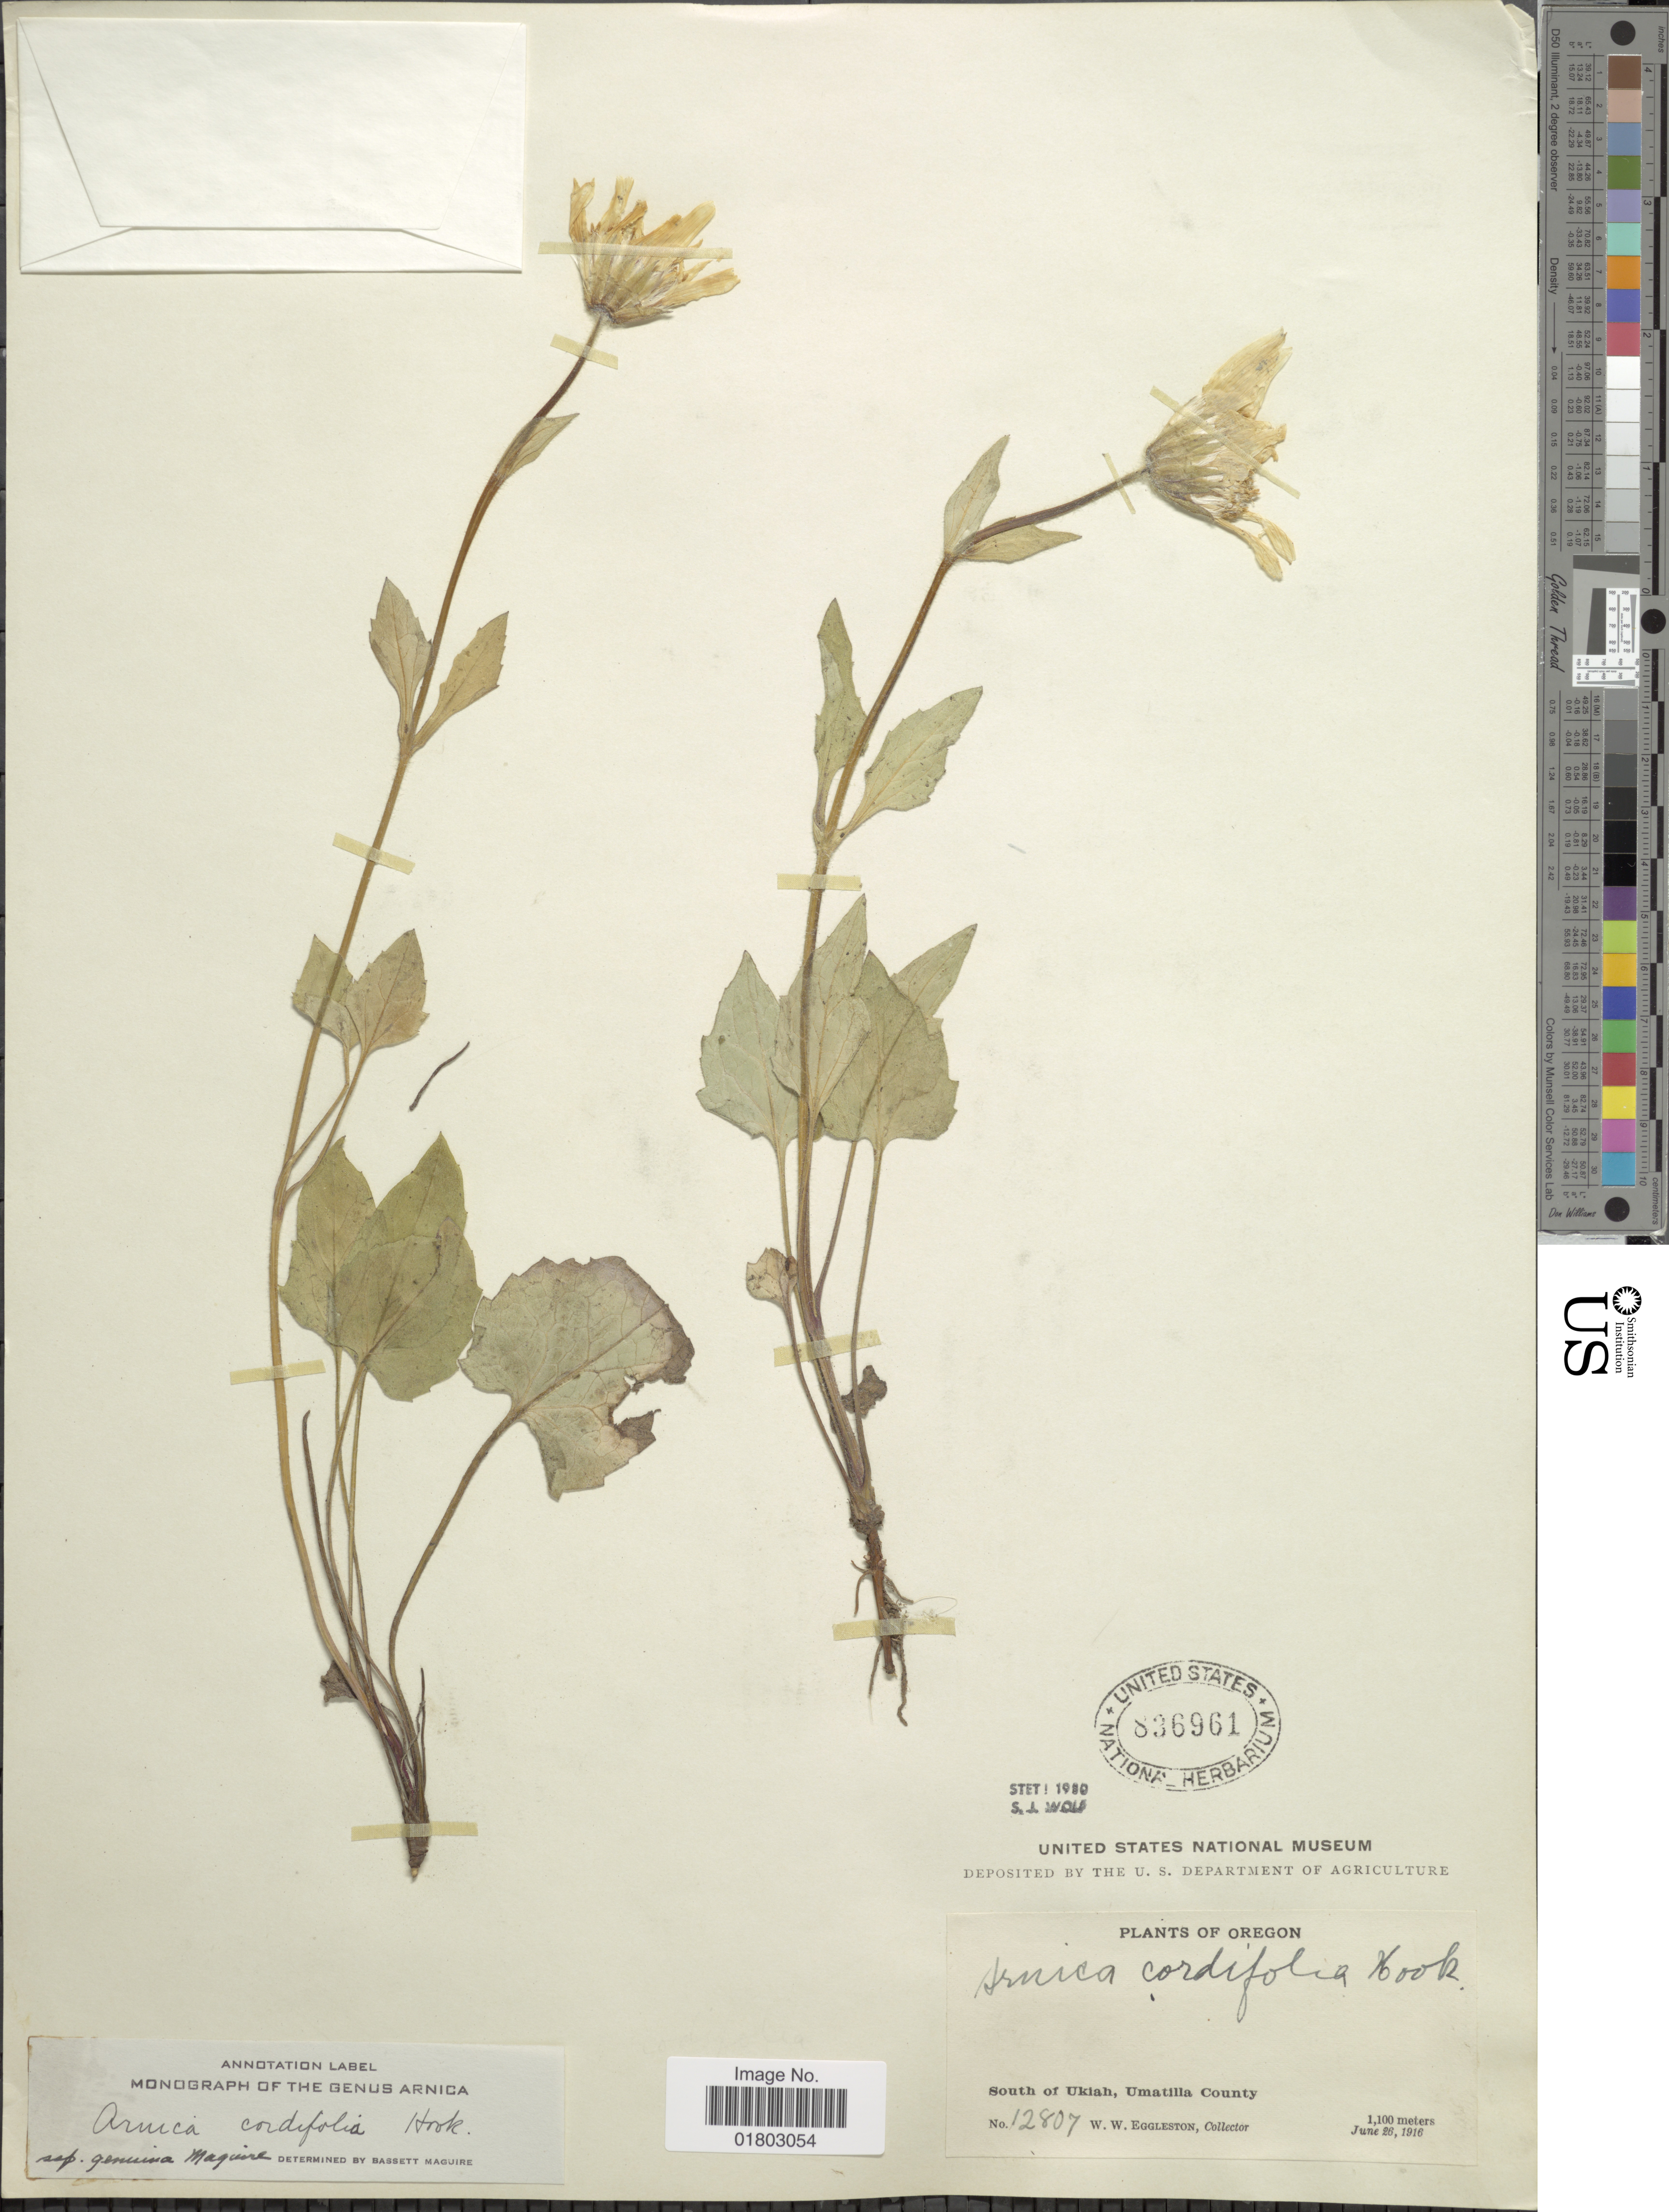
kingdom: Plantae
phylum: Tracheophyta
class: Magnoliopsida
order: Asterales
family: Asteraceae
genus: Arnica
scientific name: Arnica cordifolia subsp. genuina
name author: Maguire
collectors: W. W. Eggleston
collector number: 12807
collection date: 1916-06-26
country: United States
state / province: Oregon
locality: South of Ukiah, Umatilla County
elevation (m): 1100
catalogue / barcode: US 836961